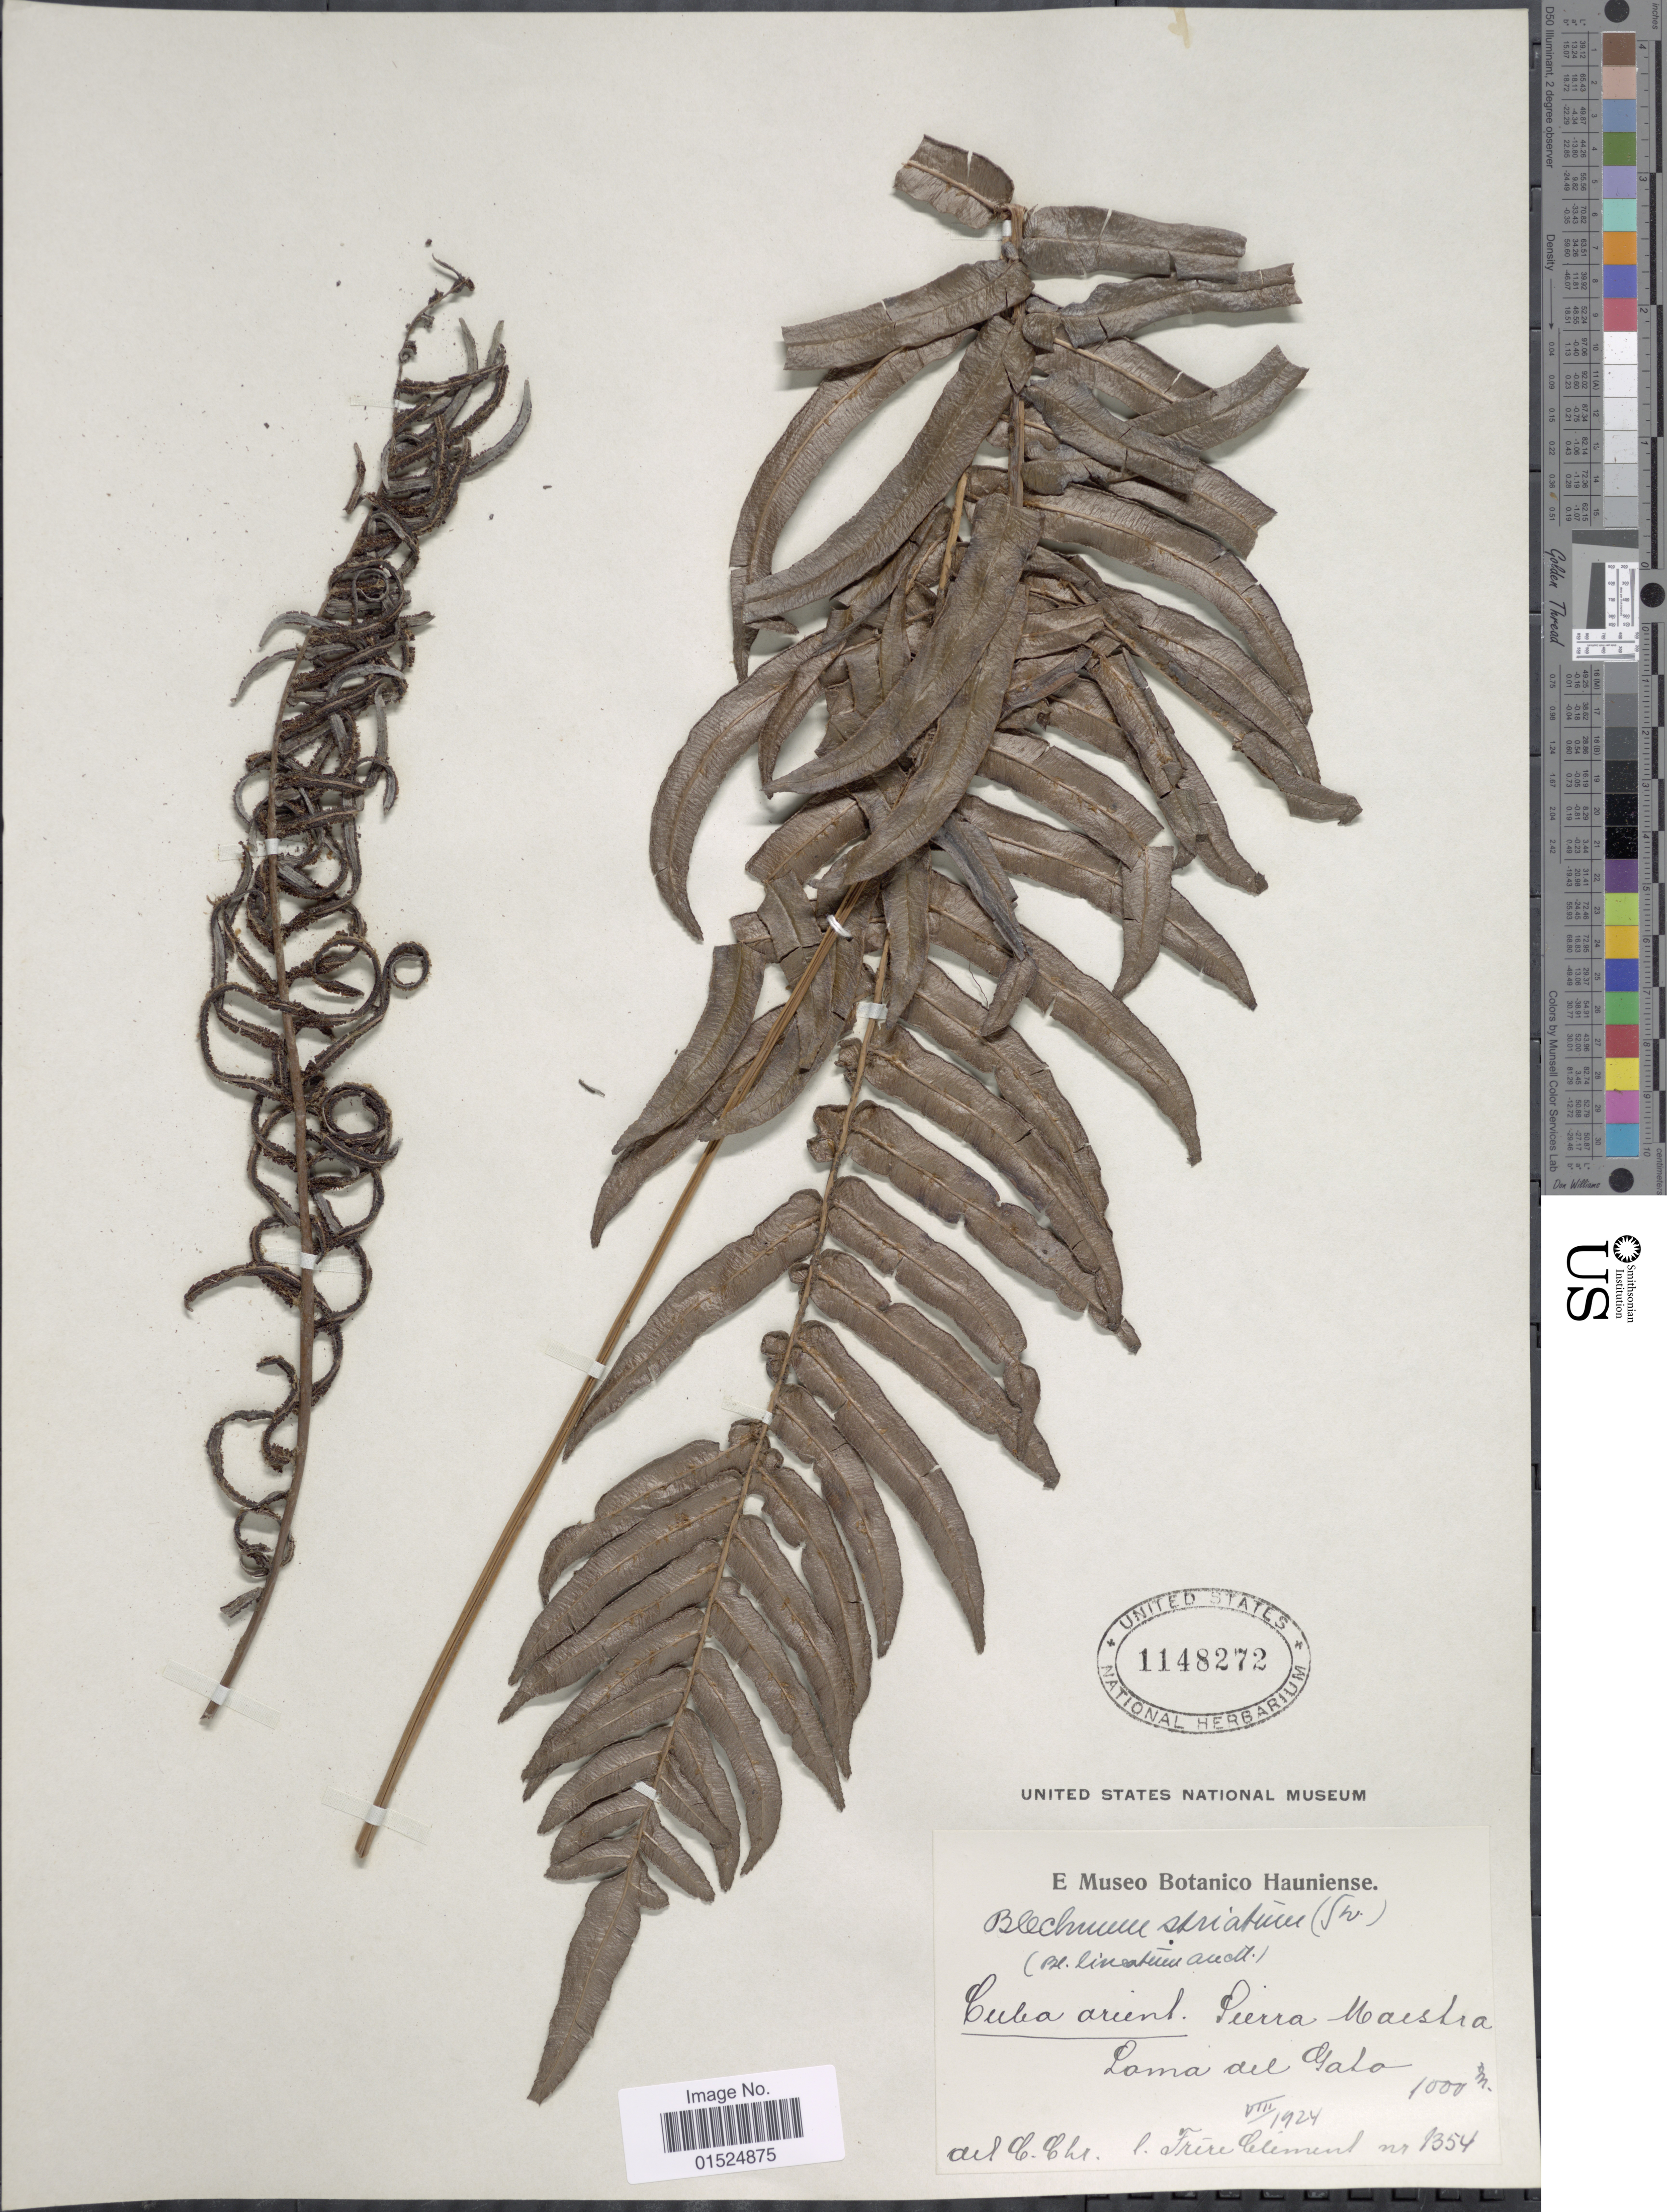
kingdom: Plantae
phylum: Tracheophyta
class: Polypodiopsida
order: Polypodiales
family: Blechnaceae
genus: Blechnum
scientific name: Blechnum lineatum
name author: (Sw.) C. Chr.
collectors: B. Clement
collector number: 1354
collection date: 1924-08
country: Cuba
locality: Sierra Maestra, Loma del Gato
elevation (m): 1000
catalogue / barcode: US 1148272